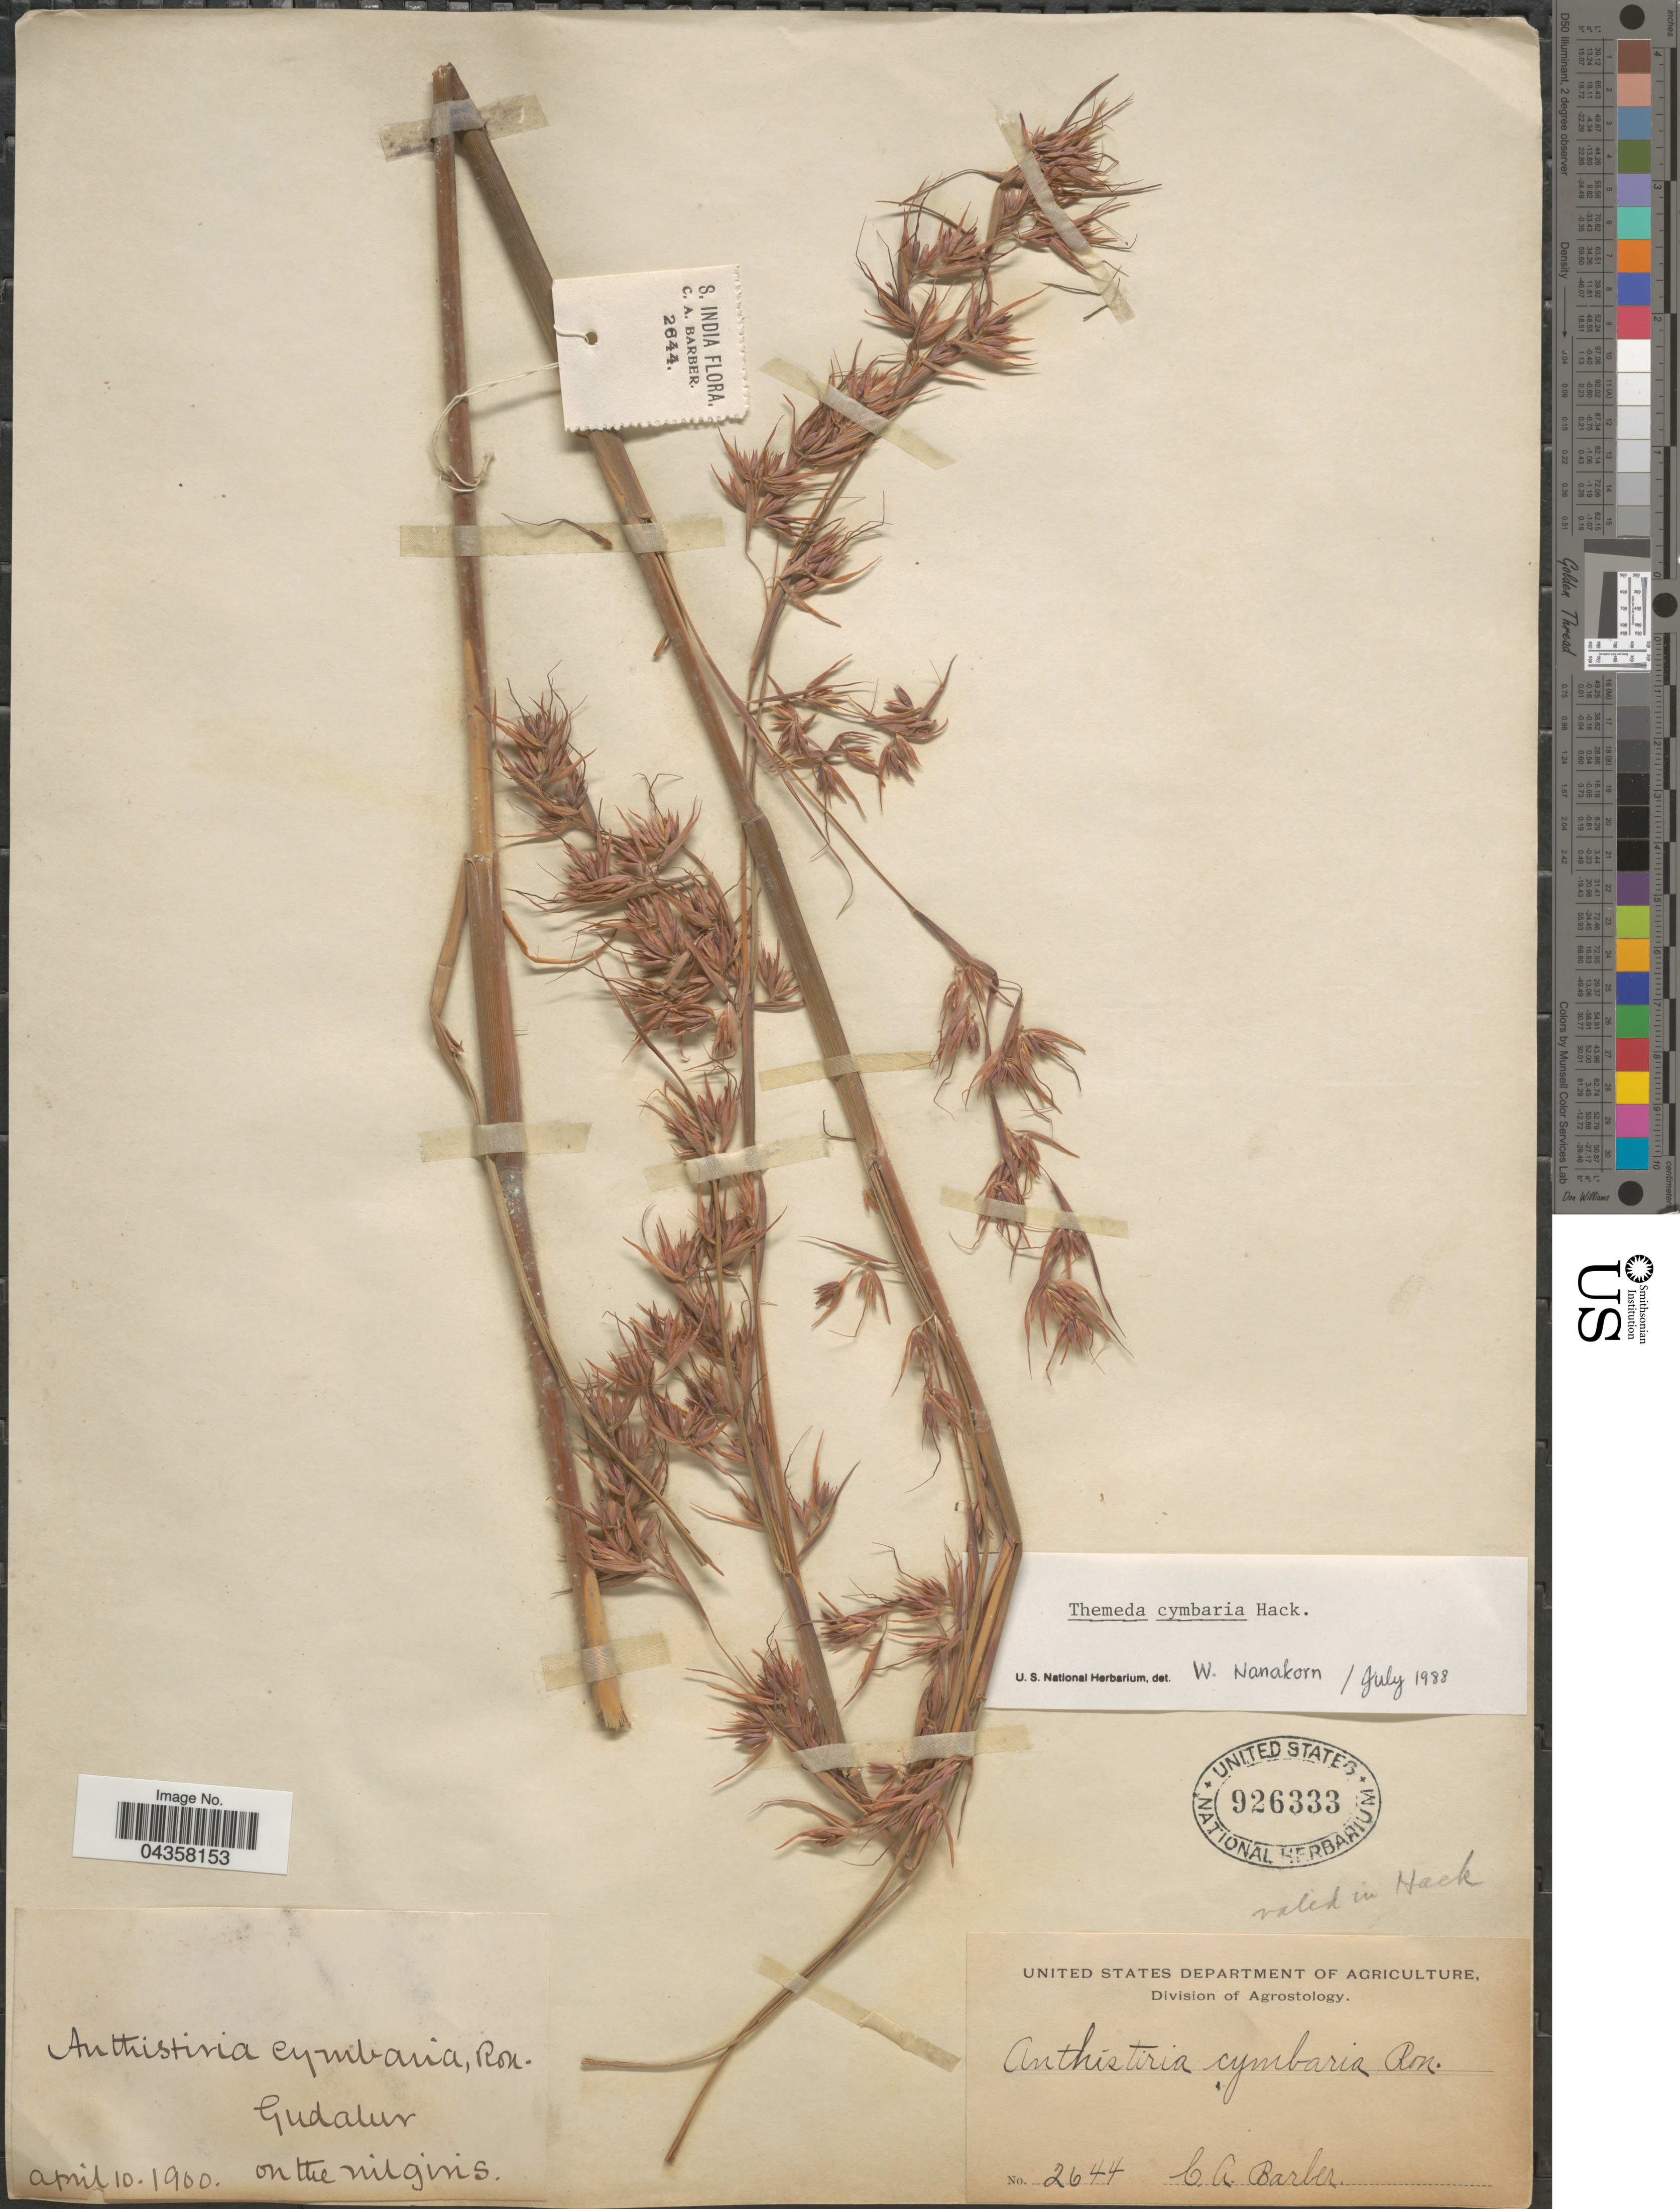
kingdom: Plantae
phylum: Tracheophyta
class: Liliopsida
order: Poales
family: Poaceae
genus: Themeda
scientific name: Themeda cymbaria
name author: Hack.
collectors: C. Barber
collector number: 2644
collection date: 1900-04-10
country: India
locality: Gudalur on the Nilgiris.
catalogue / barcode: US 926333